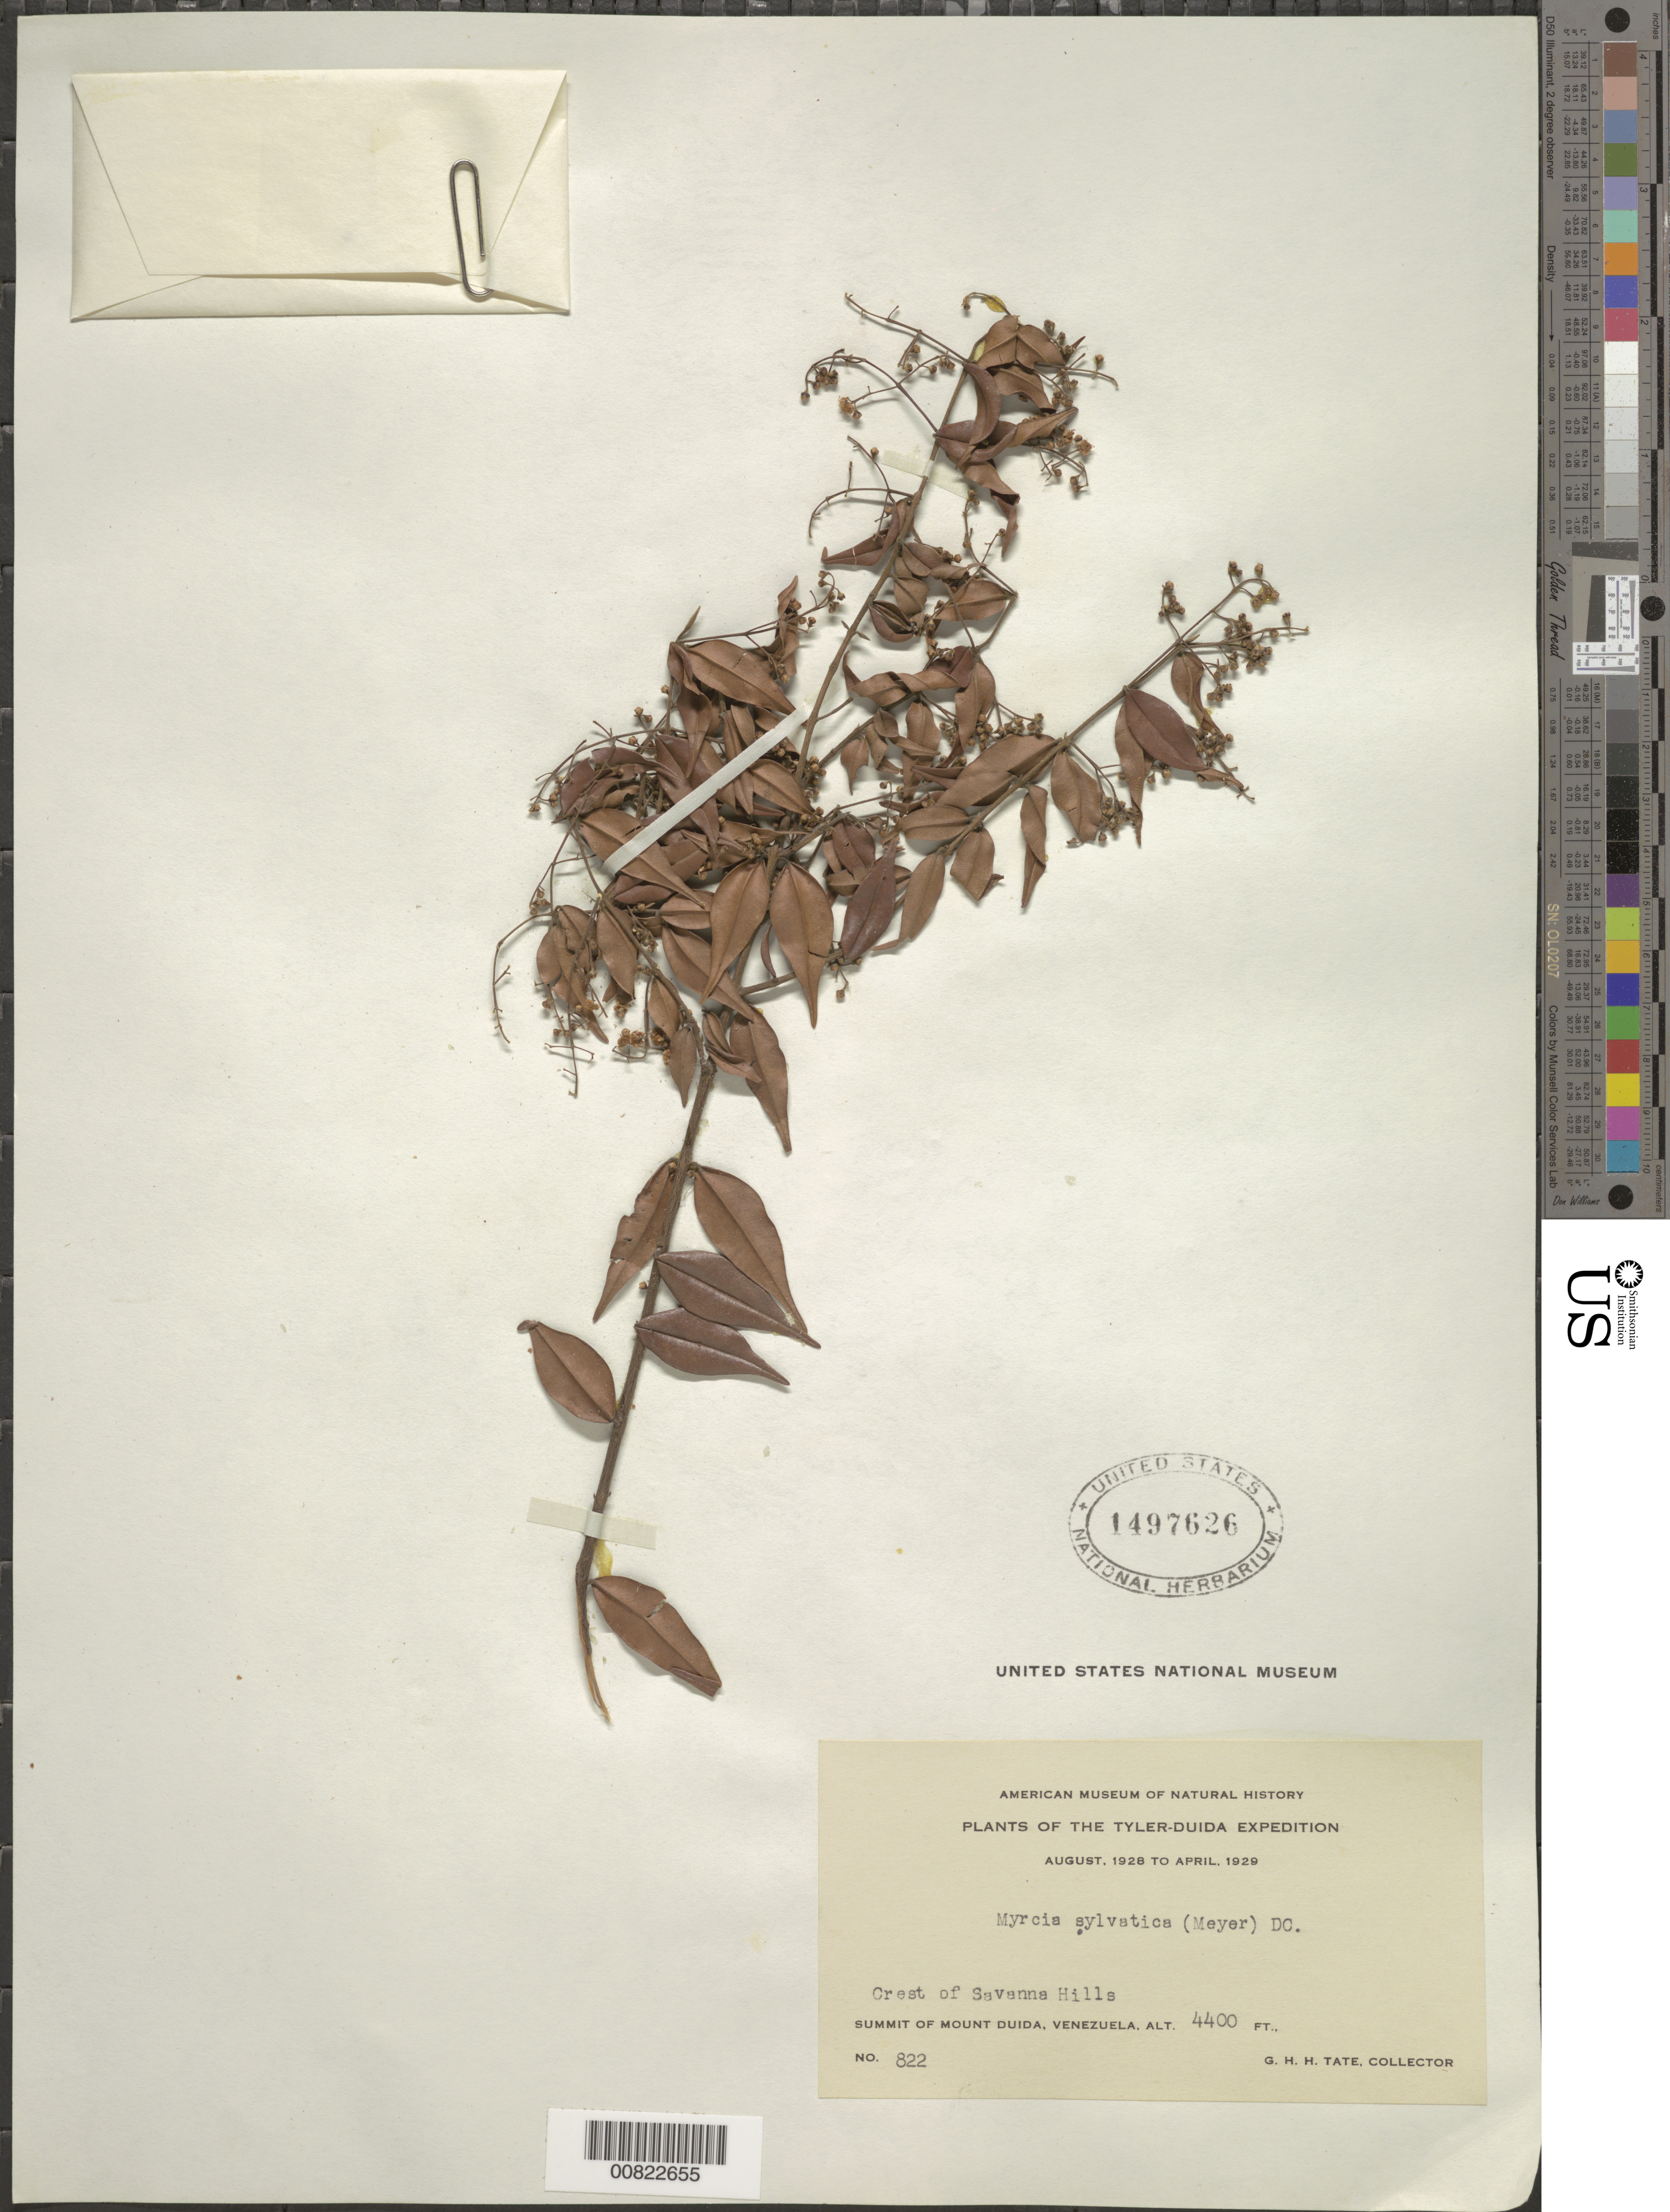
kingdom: Plantae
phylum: Tracheophyta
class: Magnoliopsida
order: Myrtales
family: Myrtaceae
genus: Myrcia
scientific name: Myrcia sylvatica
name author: (G. Mey.) DC.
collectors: G. H. H.Tate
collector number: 822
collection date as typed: Aug-28 to Apr-29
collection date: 1928-08/1929-04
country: Venezuela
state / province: Amazonas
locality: Mount Duida, crest of Savanna Hills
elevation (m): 1341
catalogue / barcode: US 1497626